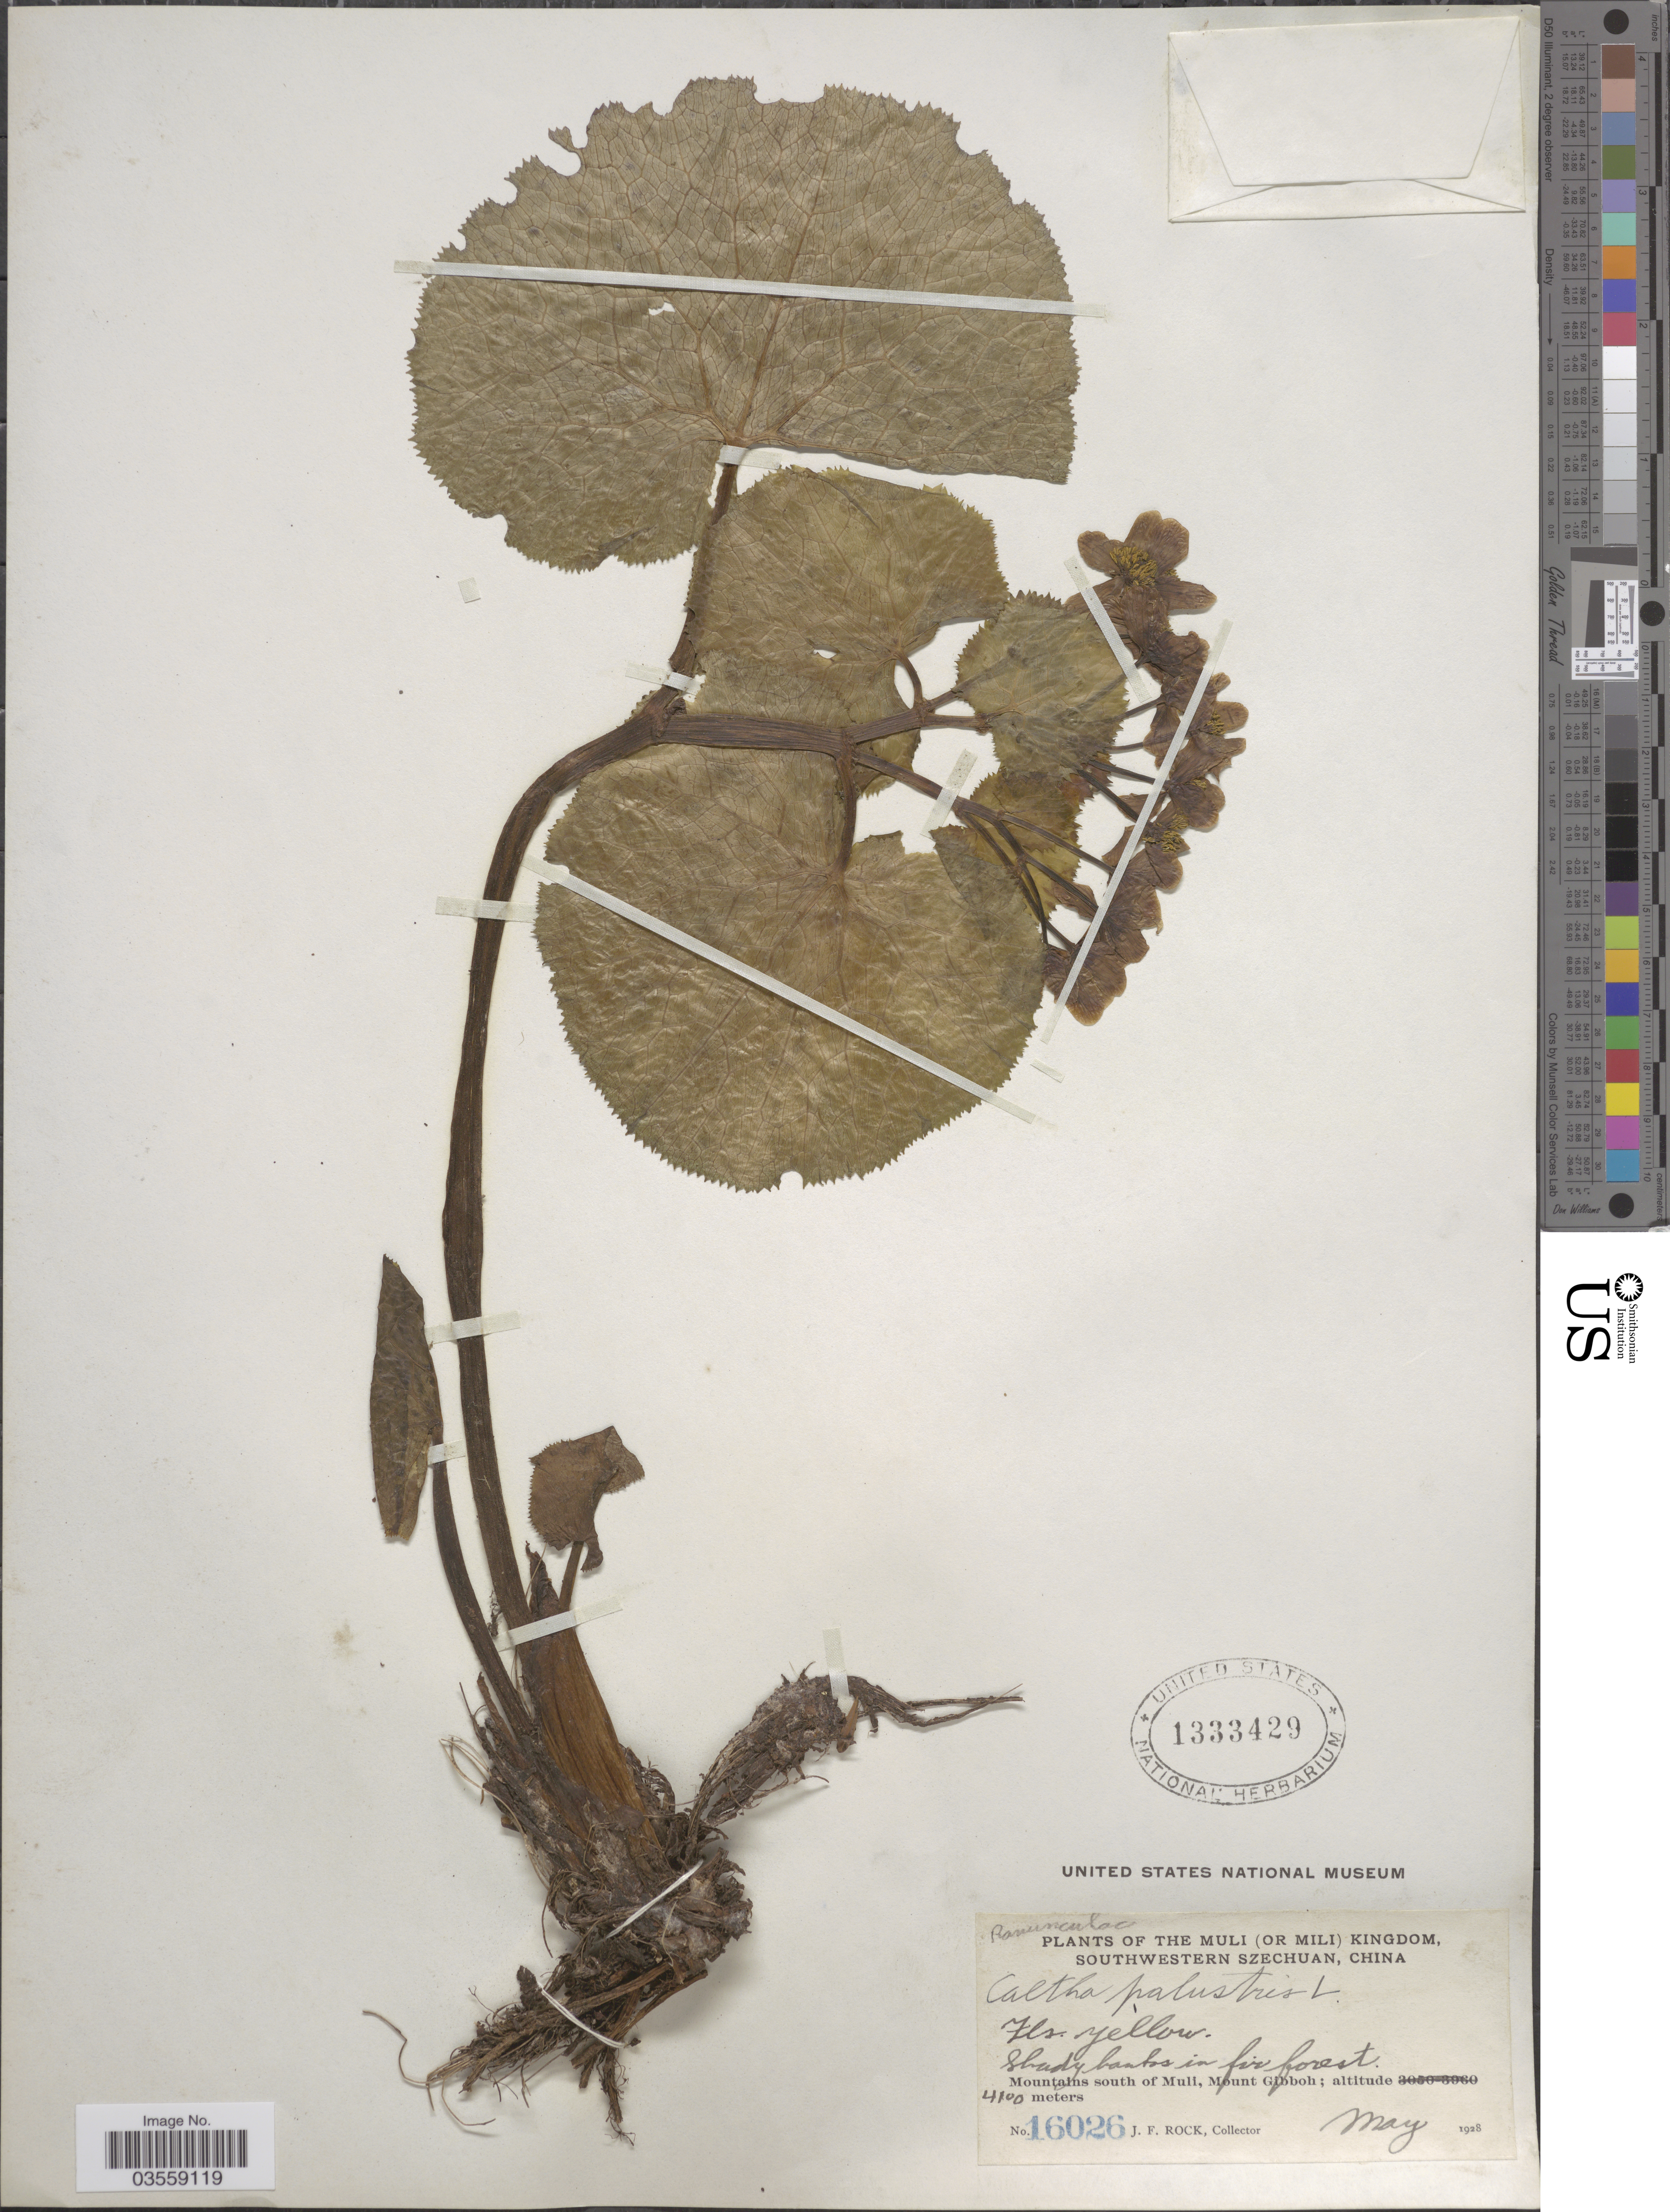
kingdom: Plantae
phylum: Tracheophyta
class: Magnoliopsida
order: Ranunculales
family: Ranunculaceae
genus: Caltha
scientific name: Caltha palustris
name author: L.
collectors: J. Rock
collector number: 16026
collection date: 1928-05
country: China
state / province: Sichuan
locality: The Muli (Or Mili) Kingdom, Southwestern Szechuan. Mountains south of Muli, Mount Gibboh.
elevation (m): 4100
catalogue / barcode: US 1333429